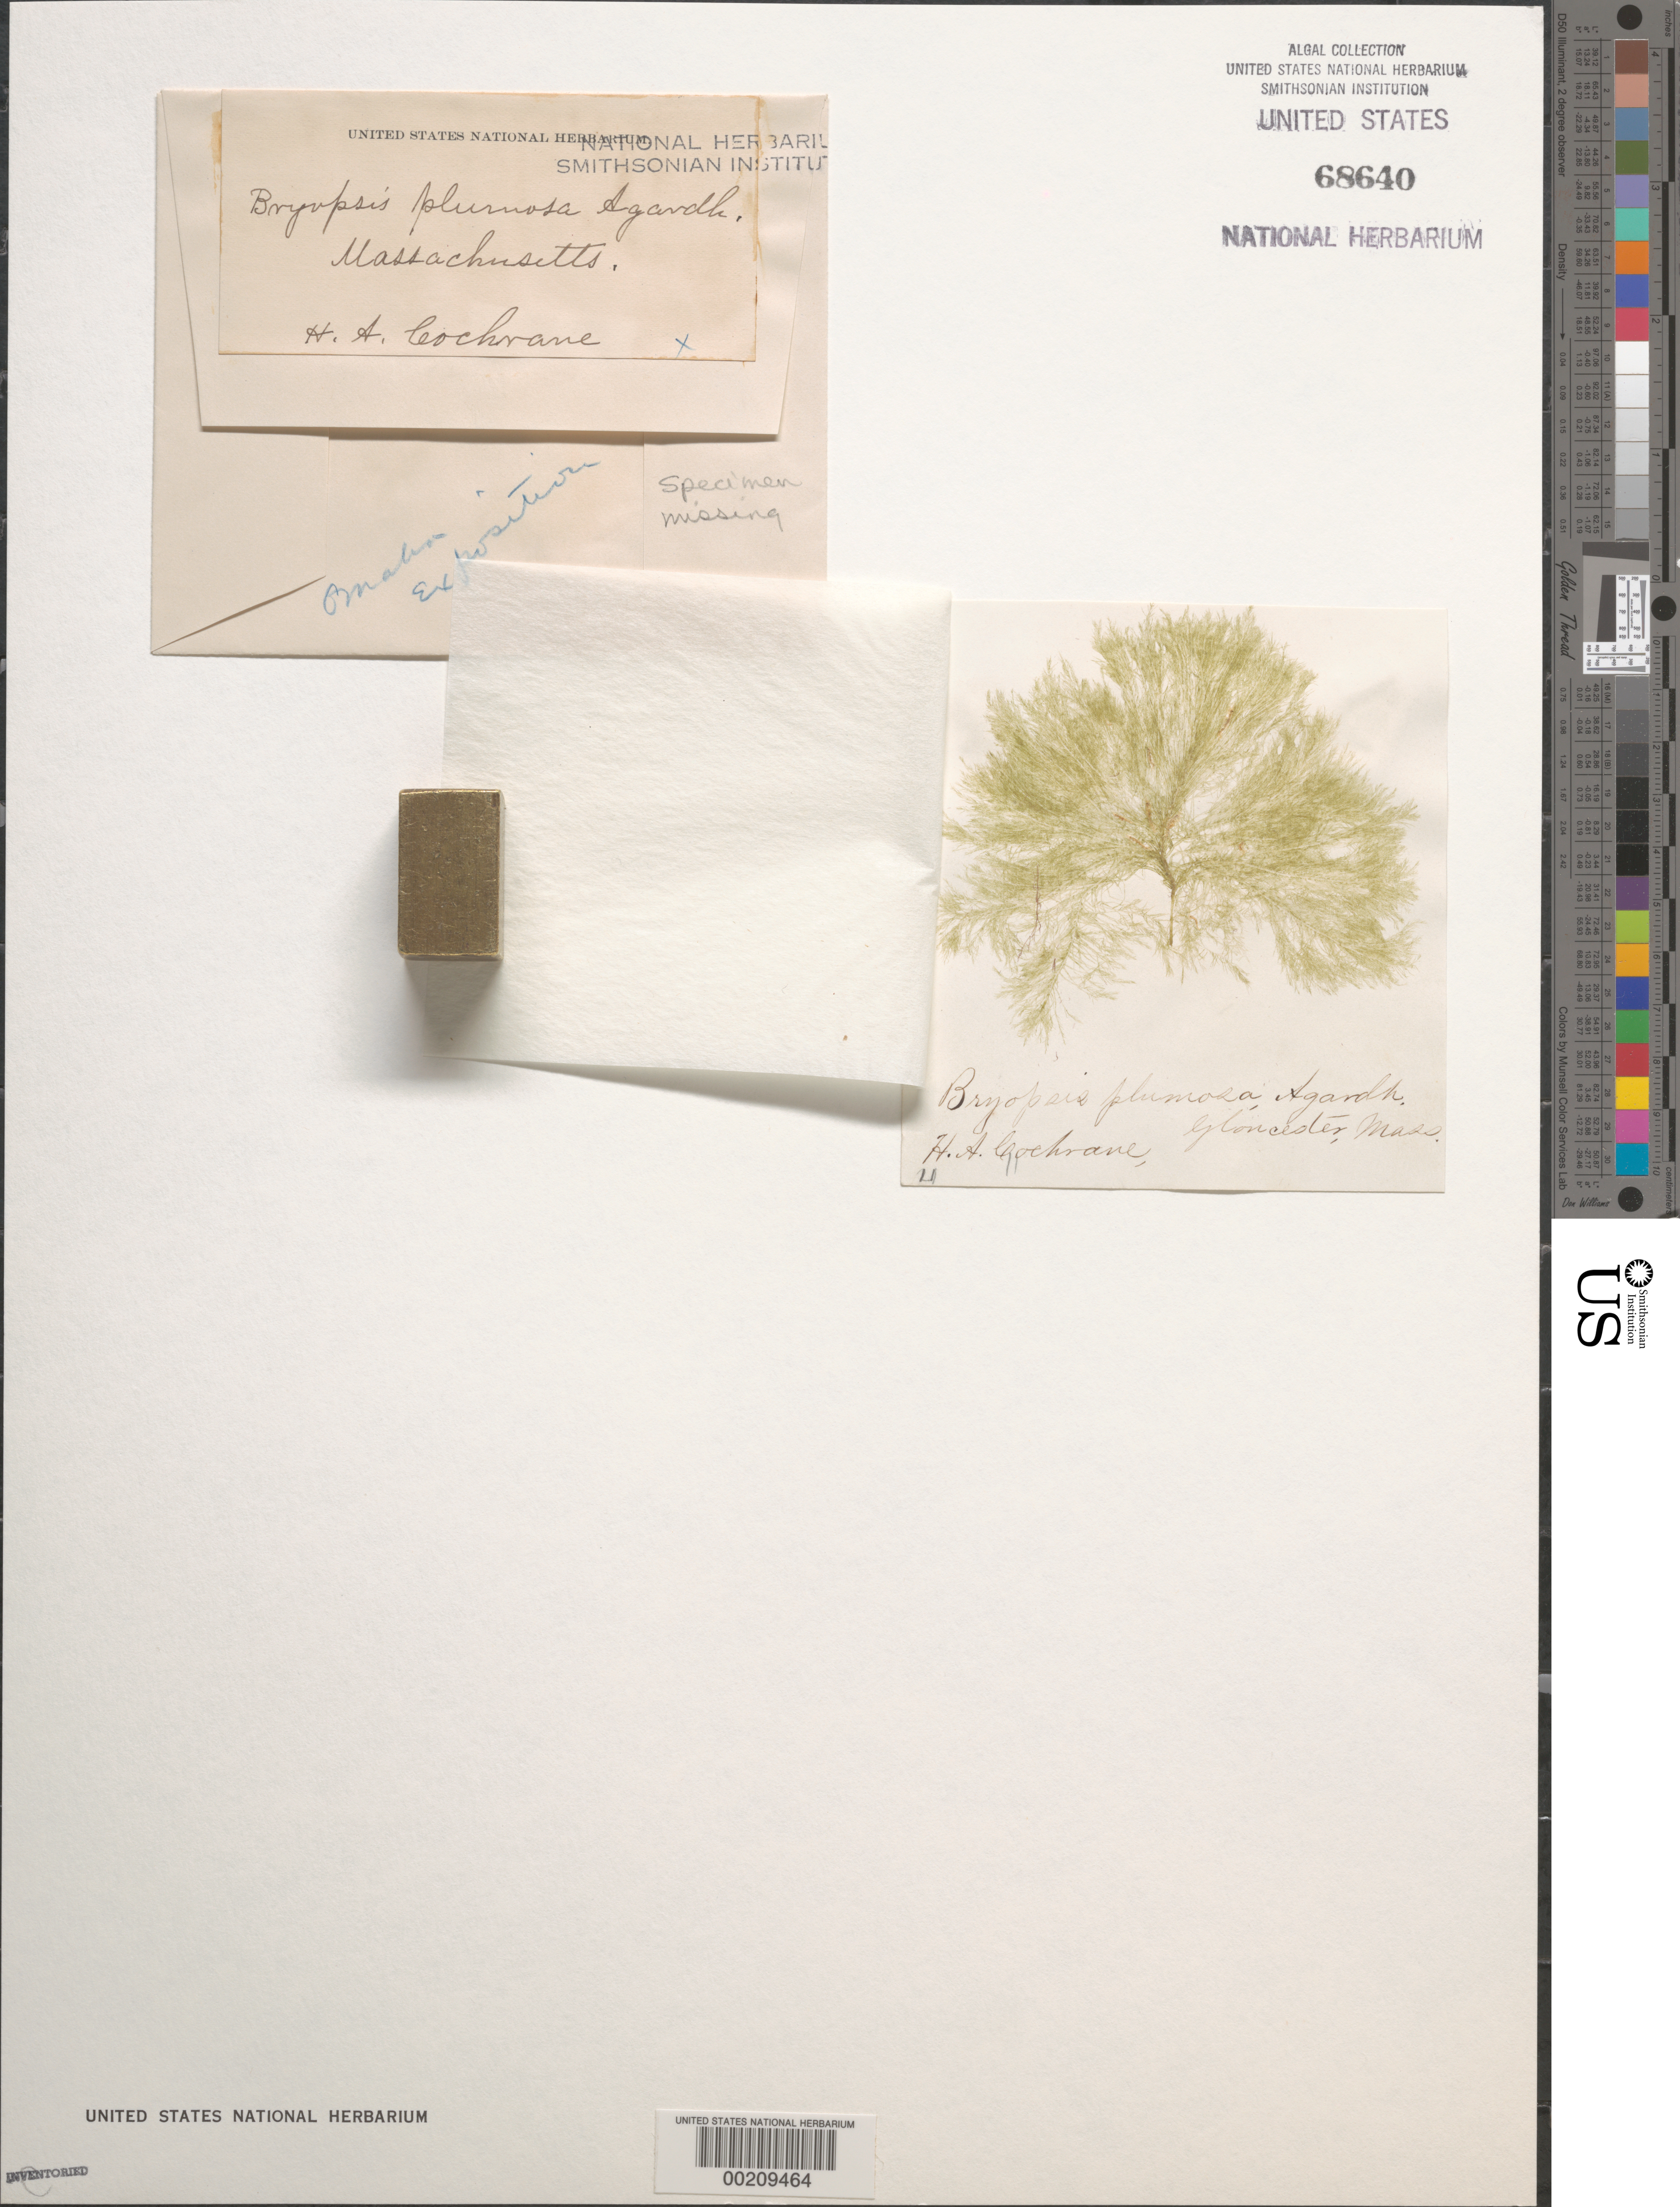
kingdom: Plantae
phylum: Chlorophyta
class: Ulvophyceae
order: Bryopsidales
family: Bryopsidaceae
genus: Bryopsis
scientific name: Bryopsis plumosa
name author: (Huds.) C. Agardh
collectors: H. Cochrane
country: United States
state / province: Massachusetts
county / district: Essex County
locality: Gloucester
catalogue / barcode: US 68640